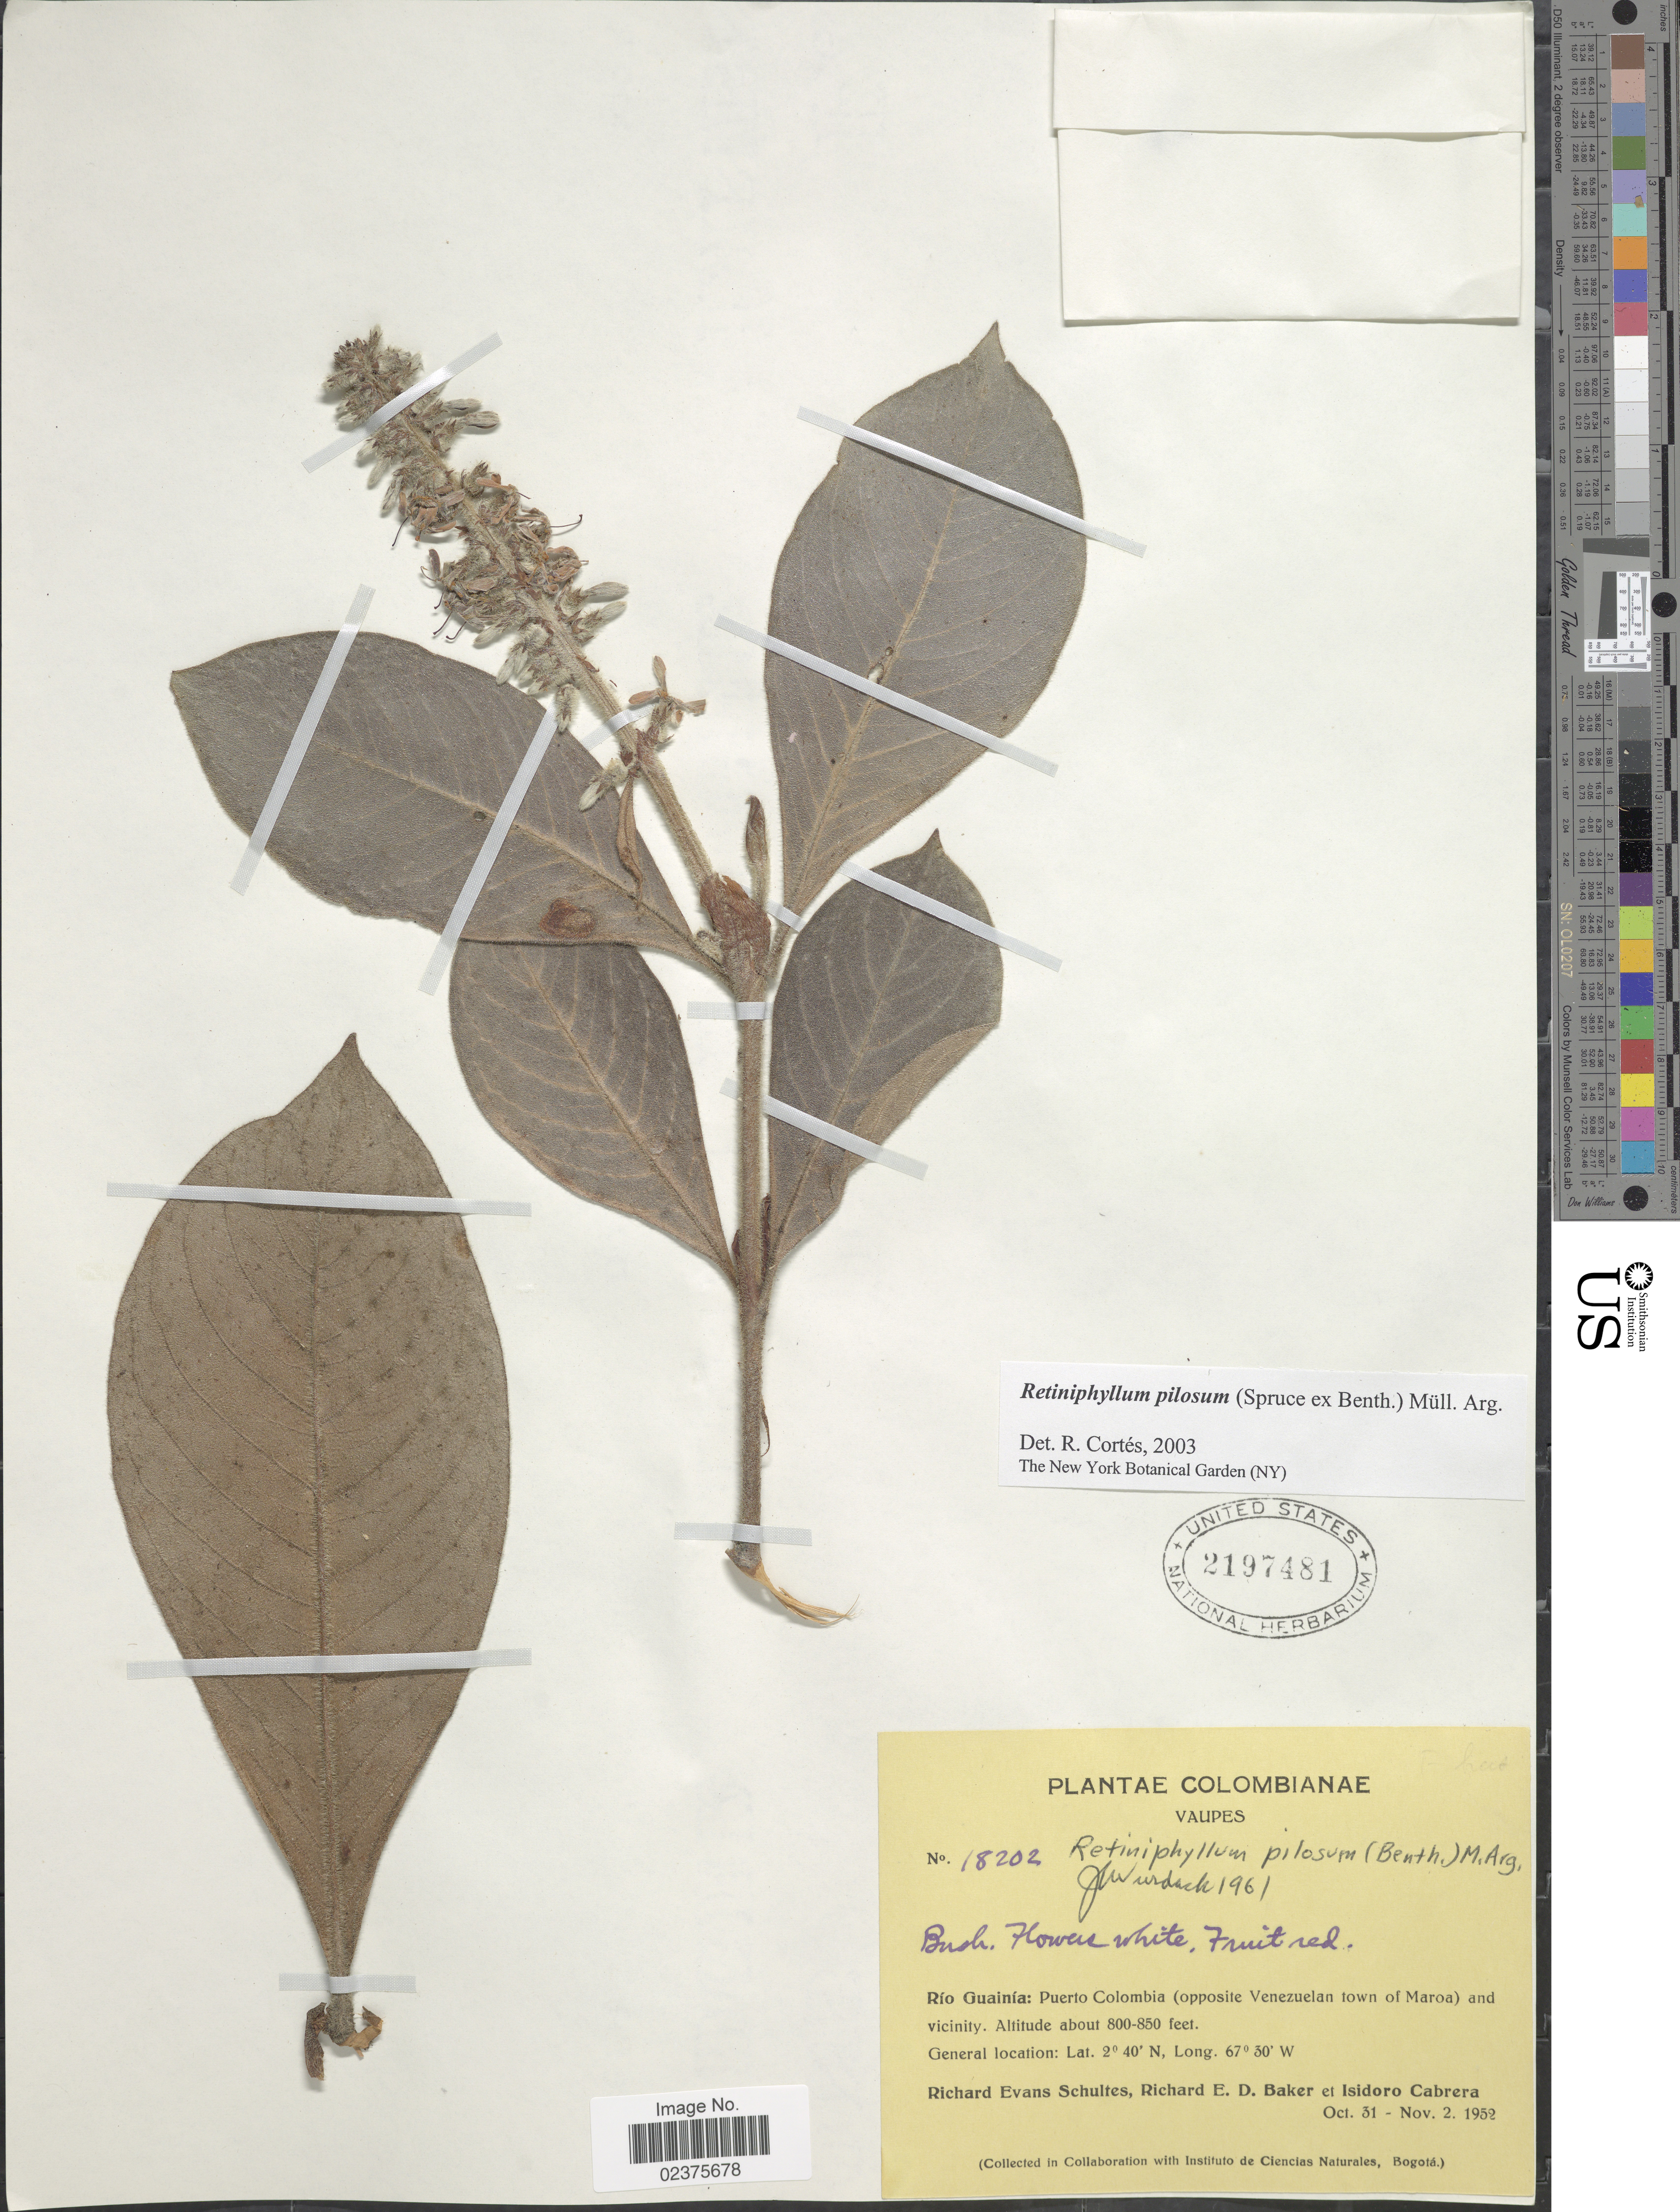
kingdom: Plantae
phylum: Tracheophyta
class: Magnoliopsida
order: Gentianales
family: Rubiaceae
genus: Retiniphyllum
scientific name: Retiniphyllum pilosum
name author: (Spruce ex Benth.) Müll. Arg.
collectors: R. E. Schultes, R. E. D. Baker & I. Cabrera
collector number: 18202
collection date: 1952-10-31/1952-11-02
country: Colombia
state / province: Vaupés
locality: Río Guainía: Puerto Colombia (opposite Venezuelan town of Maroa) and vicinity.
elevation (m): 244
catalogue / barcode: US 2197481